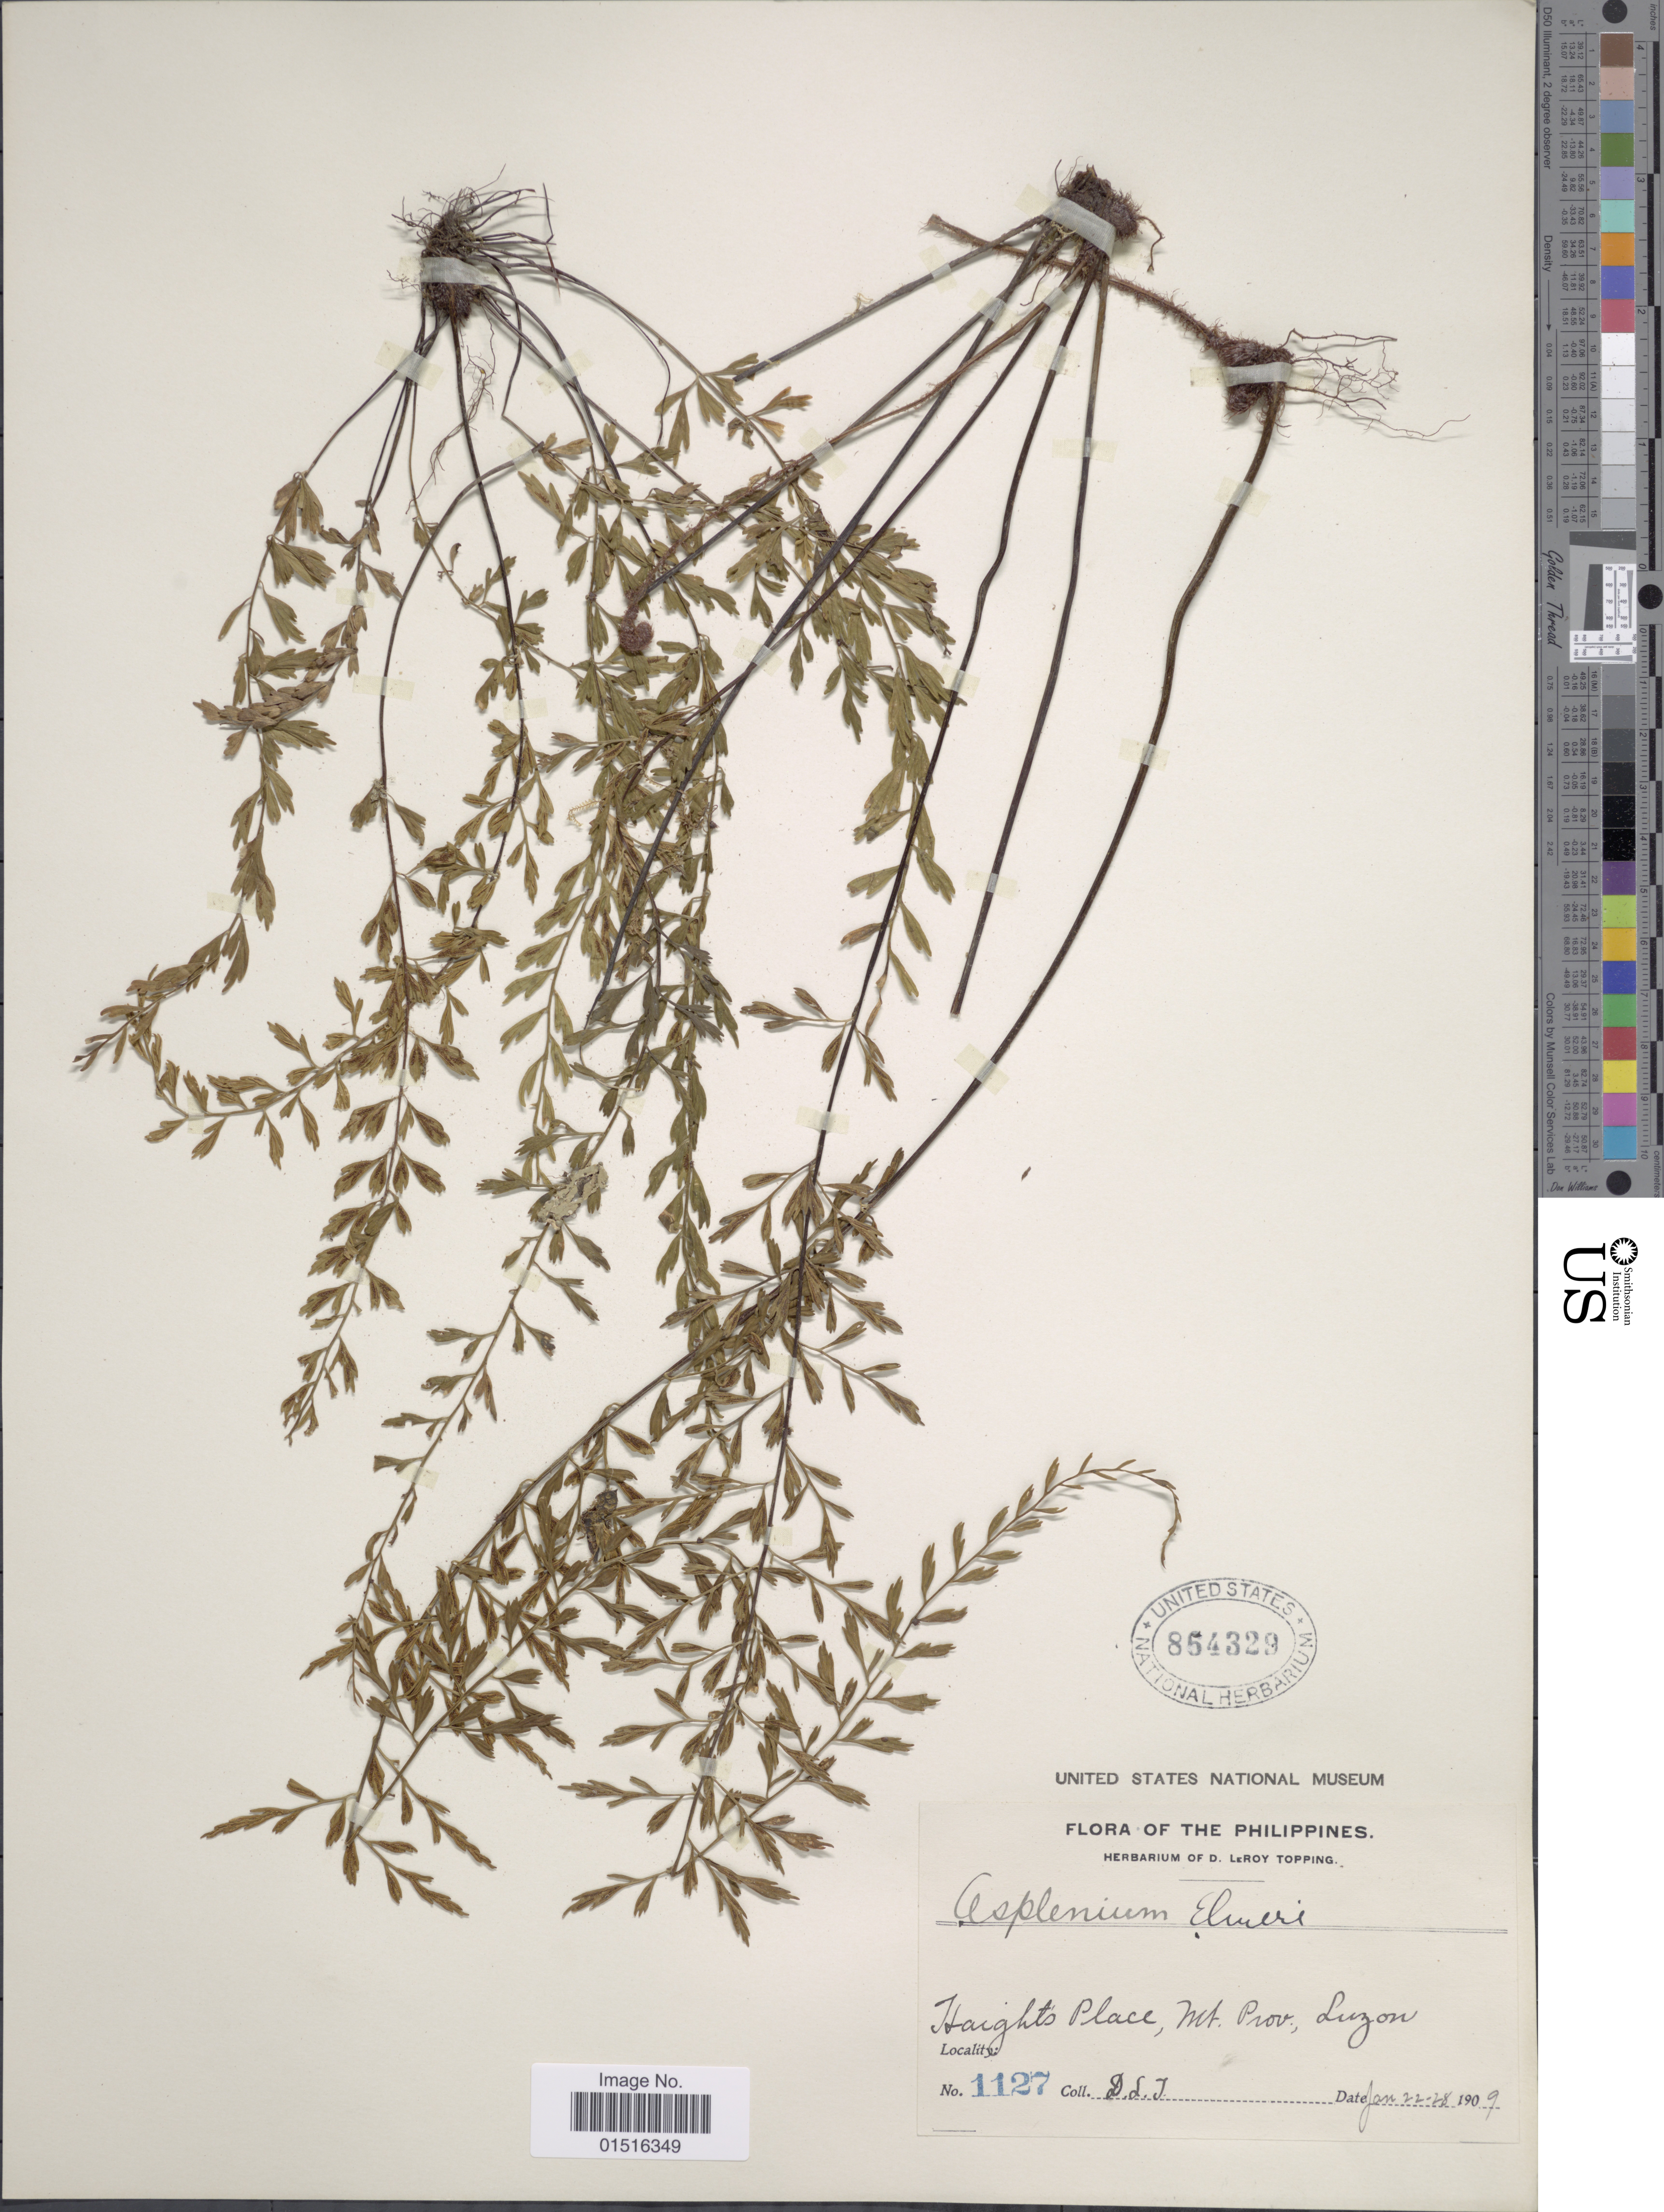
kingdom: Plantae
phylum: Tracheophyta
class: Polypodiopsida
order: Polypodiales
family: Aspleniaceae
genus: Asplenium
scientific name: Asplenium elmeri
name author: Christ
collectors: D. L. Topping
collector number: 1127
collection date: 1909-01-22/1909-01-28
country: Philippines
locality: Haights Place, Mt. Prov., Luzon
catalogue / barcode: US 854329